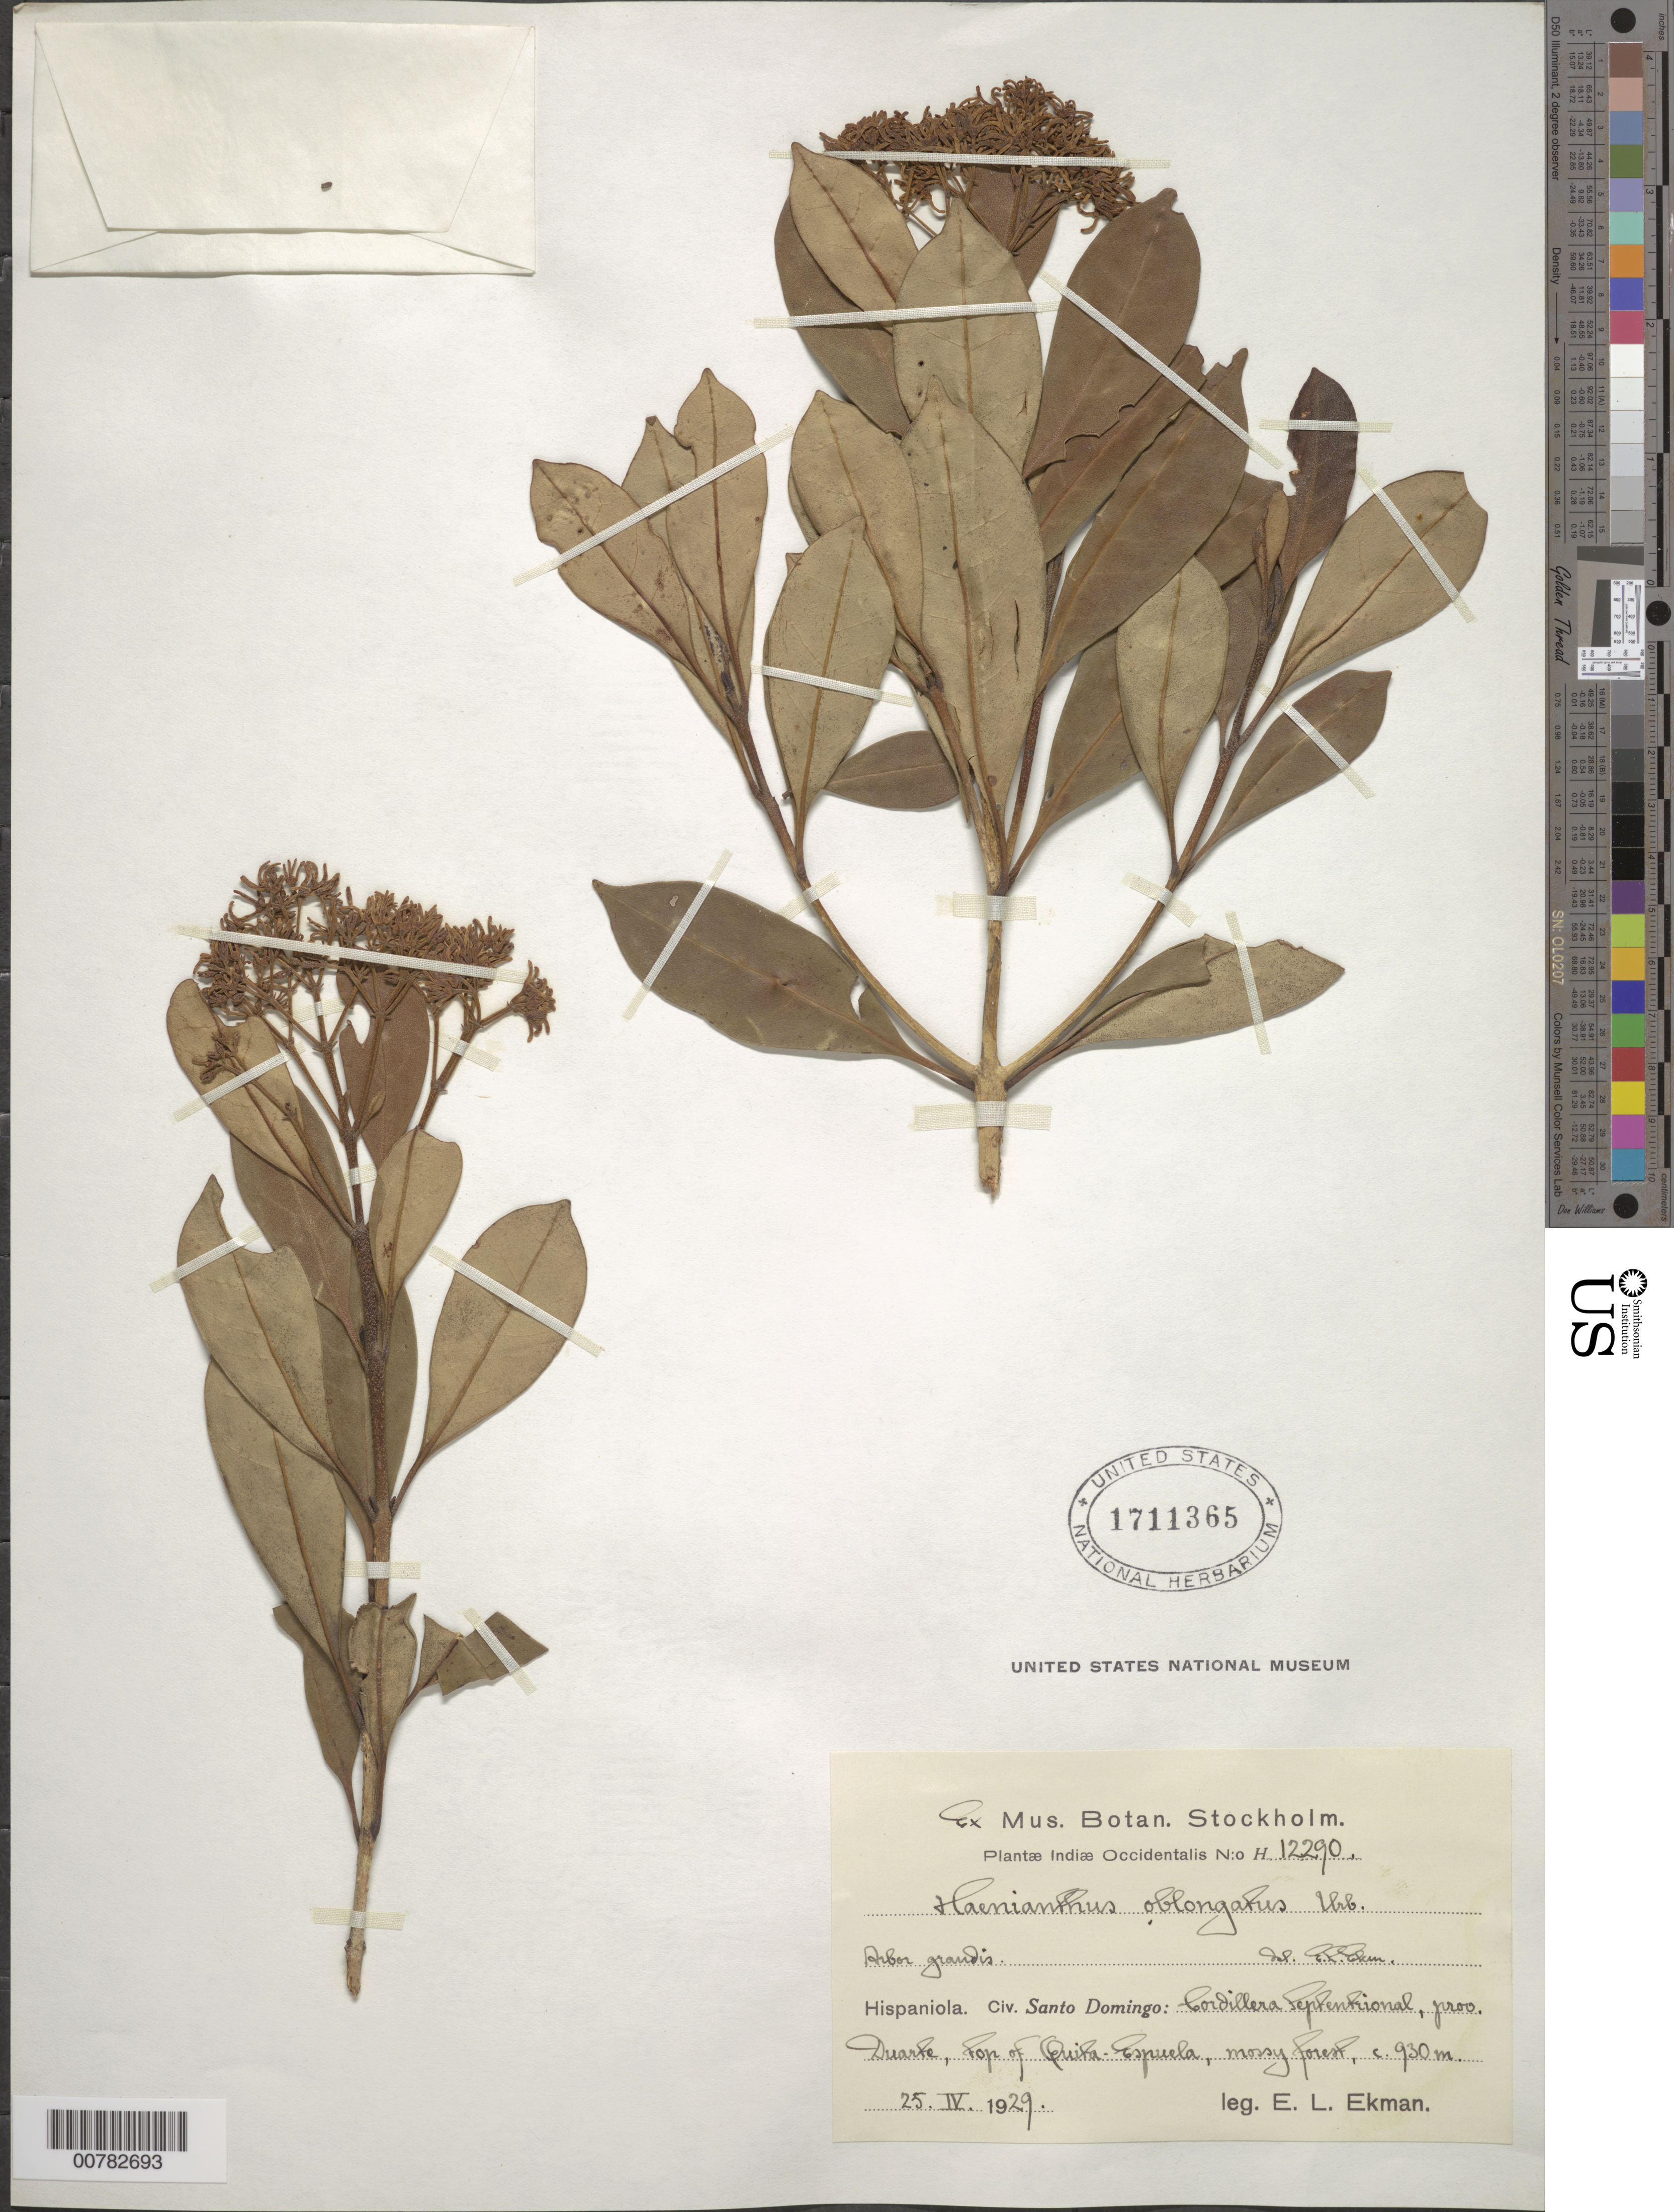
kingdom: Plantae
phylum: Tracheophyta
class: Magnoliopsida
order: Lamiales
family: Oleaceae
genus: Haenianthus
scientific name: Haenianthus salicifolius var. obovatus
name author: (Krug & Urb.) Knobl.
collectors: E. L. Ekman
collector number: H 12290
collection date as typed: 25 Apr 1929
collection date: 1929-04-25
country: Dominican Republic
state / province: Duarte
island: Hispaniola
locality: Cordillera Septentrional, top of Quita Espuela.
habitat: Mossy forest.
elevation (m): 930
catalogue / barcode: US 1711365